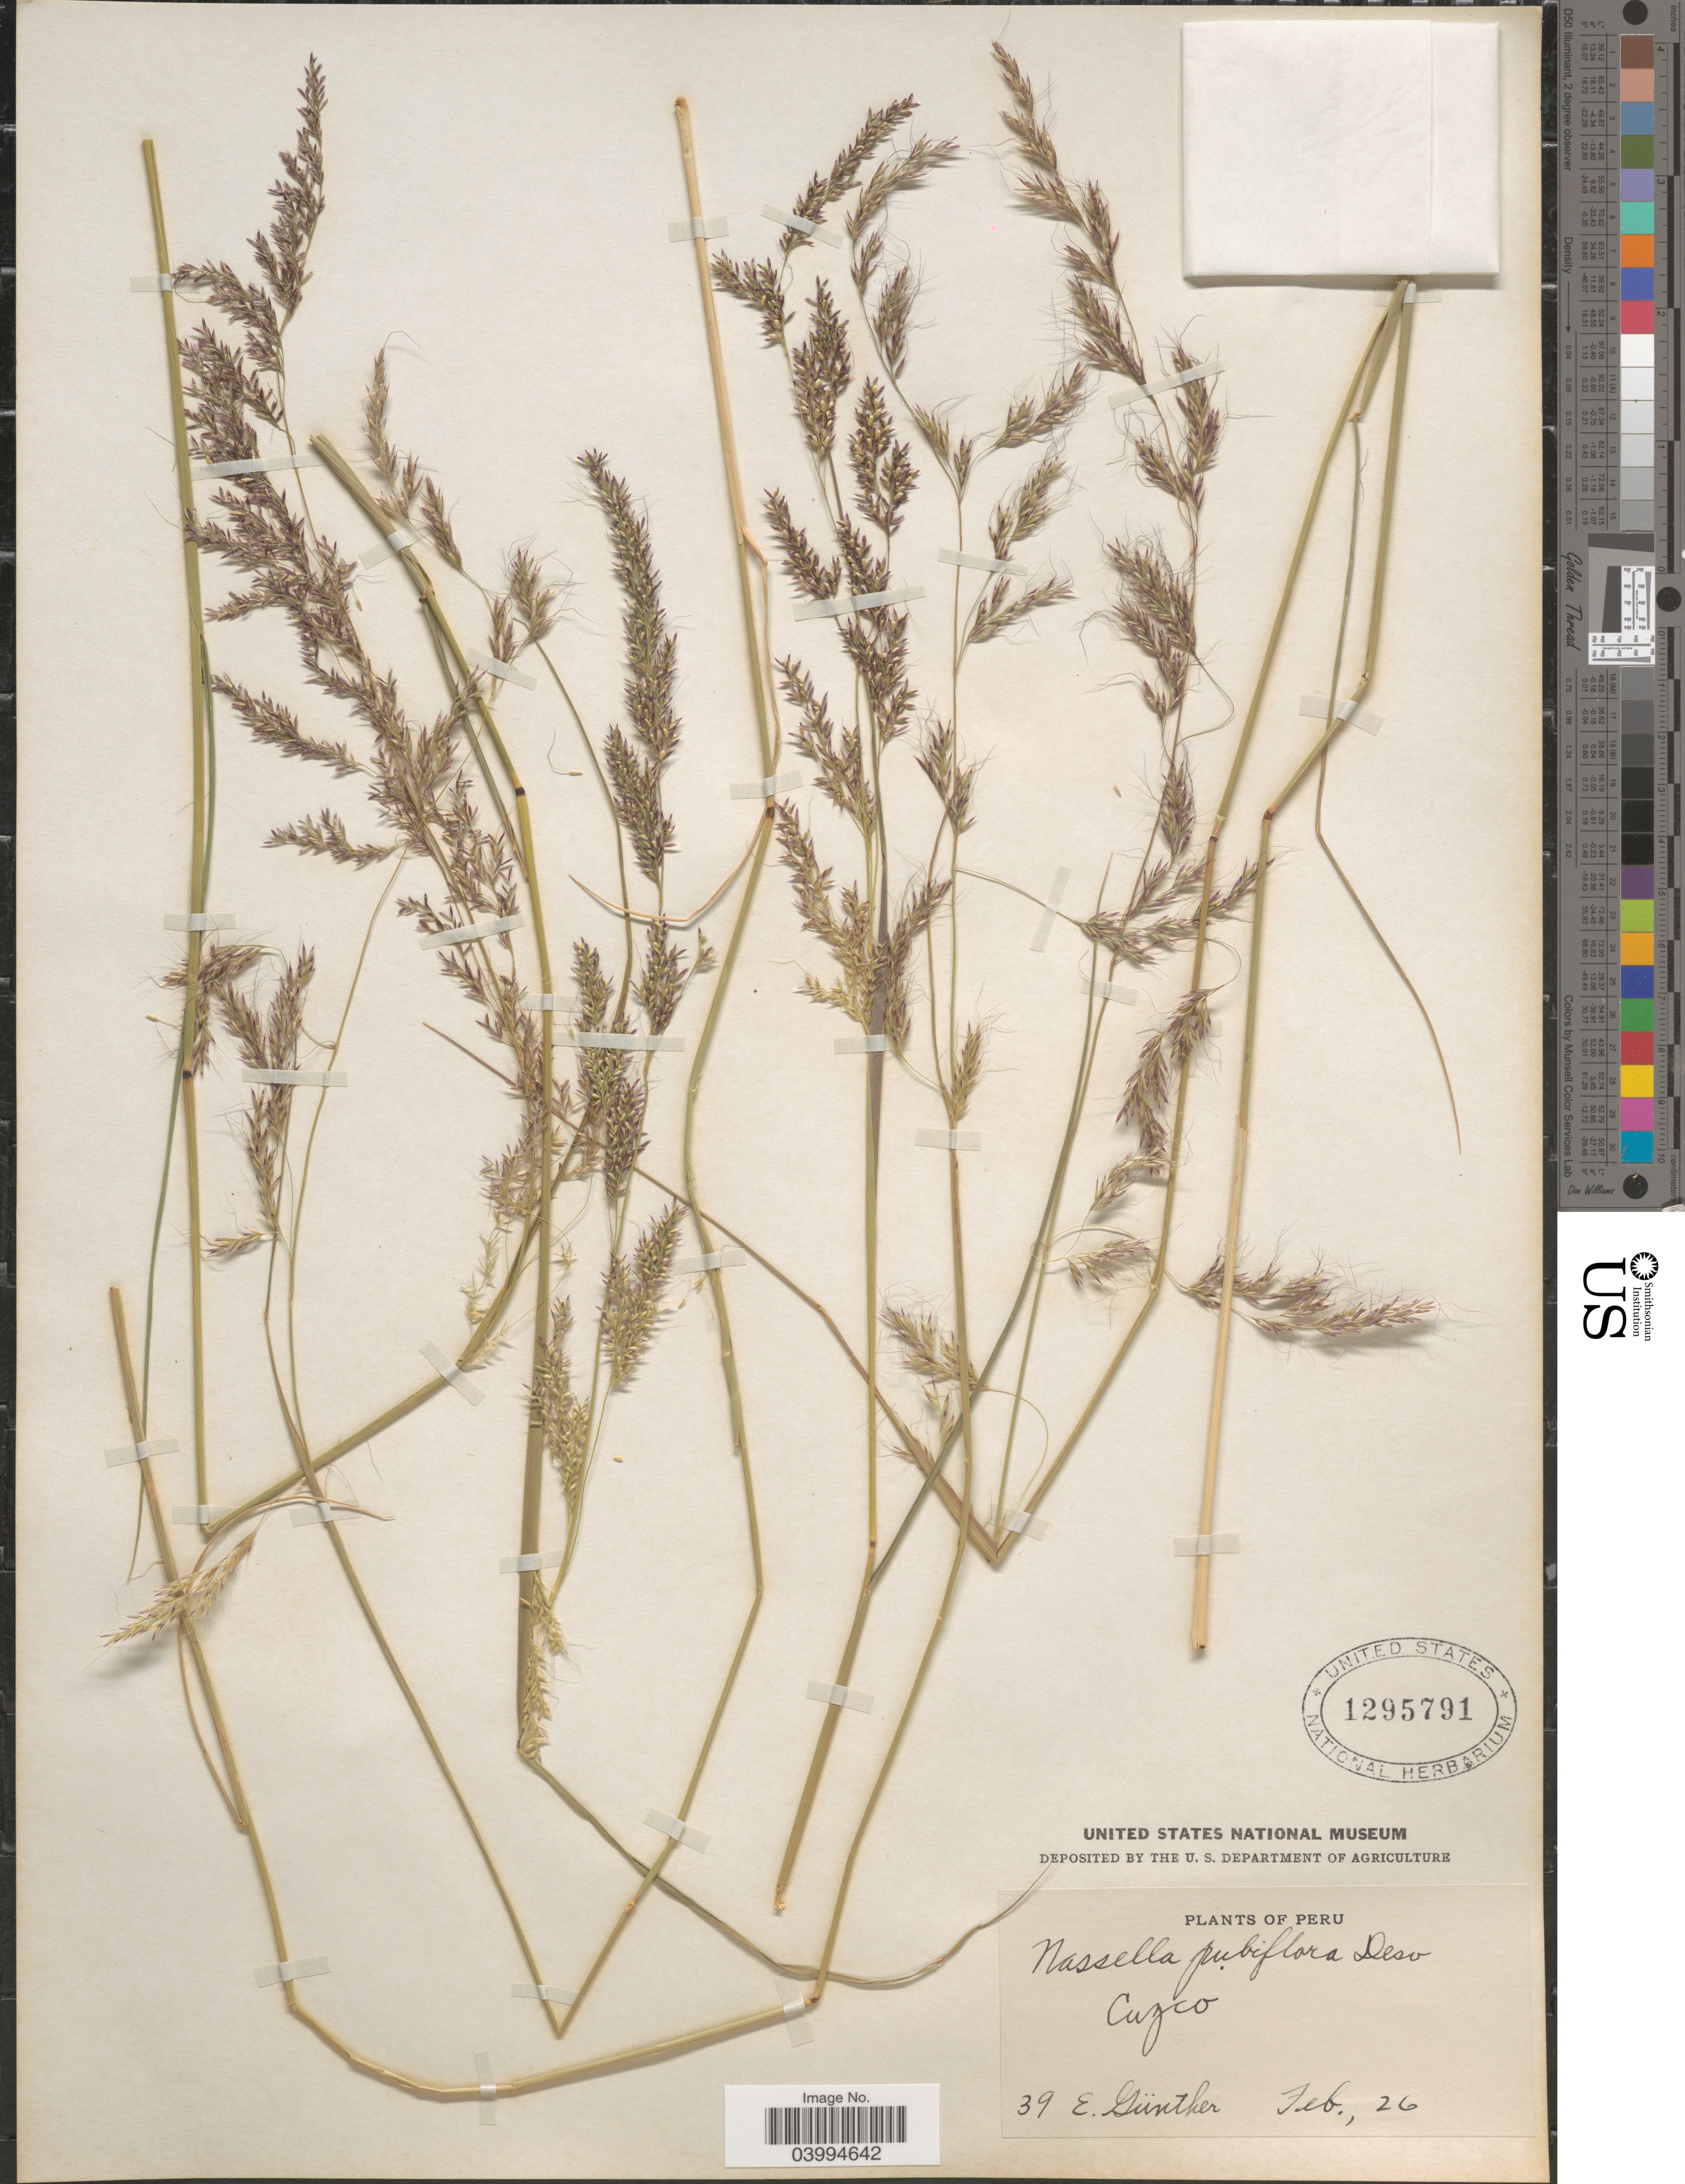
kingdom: Plantae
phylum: Tracheophyta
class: Liliopsida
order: Poales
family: Poaceae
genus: Nassella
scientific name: Nassella pubiflora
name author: (Trin. & Rupr.) É. Desv.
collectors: E. Gunther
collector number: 39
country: Peru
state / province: Cusco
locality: Cuzco.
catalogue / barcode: US 1295791